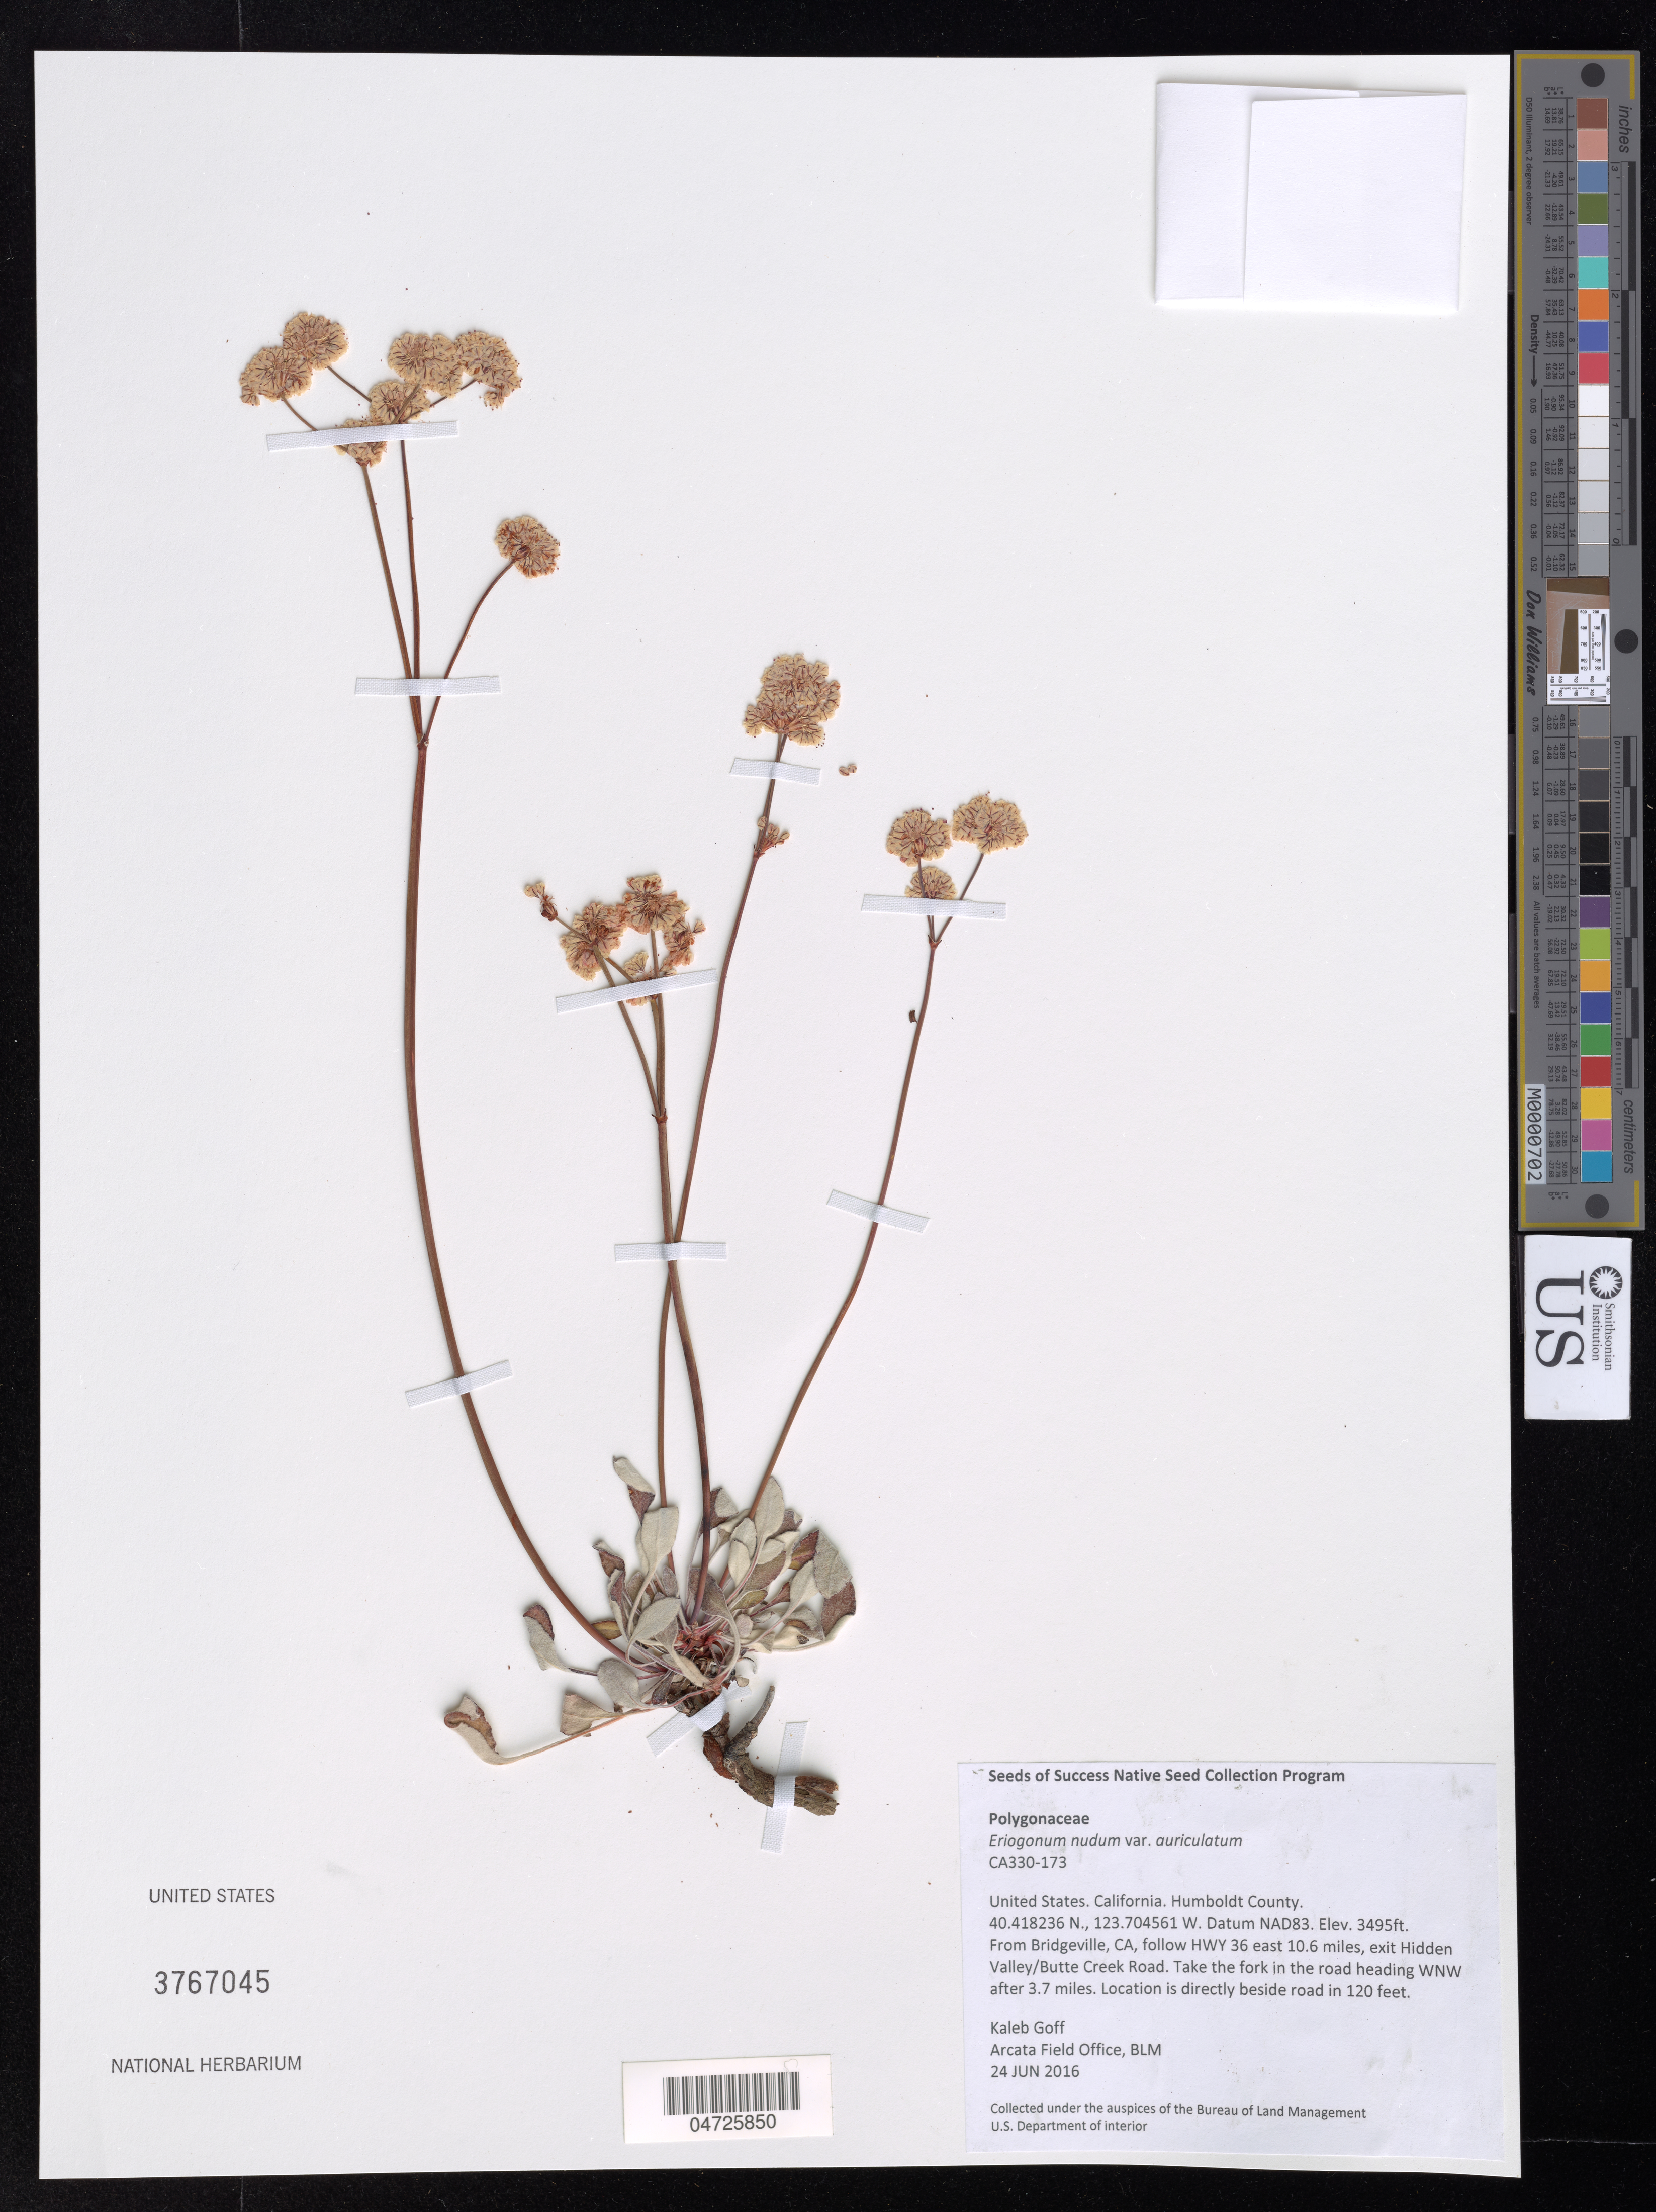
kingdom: Plantae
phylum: Tracheophyta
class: Magnoliopsida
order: Caryophyllales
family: Polygonaceae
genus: Eriogonum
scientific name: Eriogonum nudum var. auriculatum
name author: (Benth.) Tracy ex Jeps.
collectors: K. Goff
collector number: CA330-173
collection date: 2016-06-24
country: United States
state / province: California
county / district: Humboldt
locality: Humboldt County. Datum NAD83. From Bridgeville, CA, follow HWY 36 east 10.6 miles, exit Hidden Valley/Butte Creek Road. Take the fork in the road heading WNW after 3.7 miles. Location is directly beside road in 120 feet.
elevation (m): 1065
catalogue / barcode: US 3767045